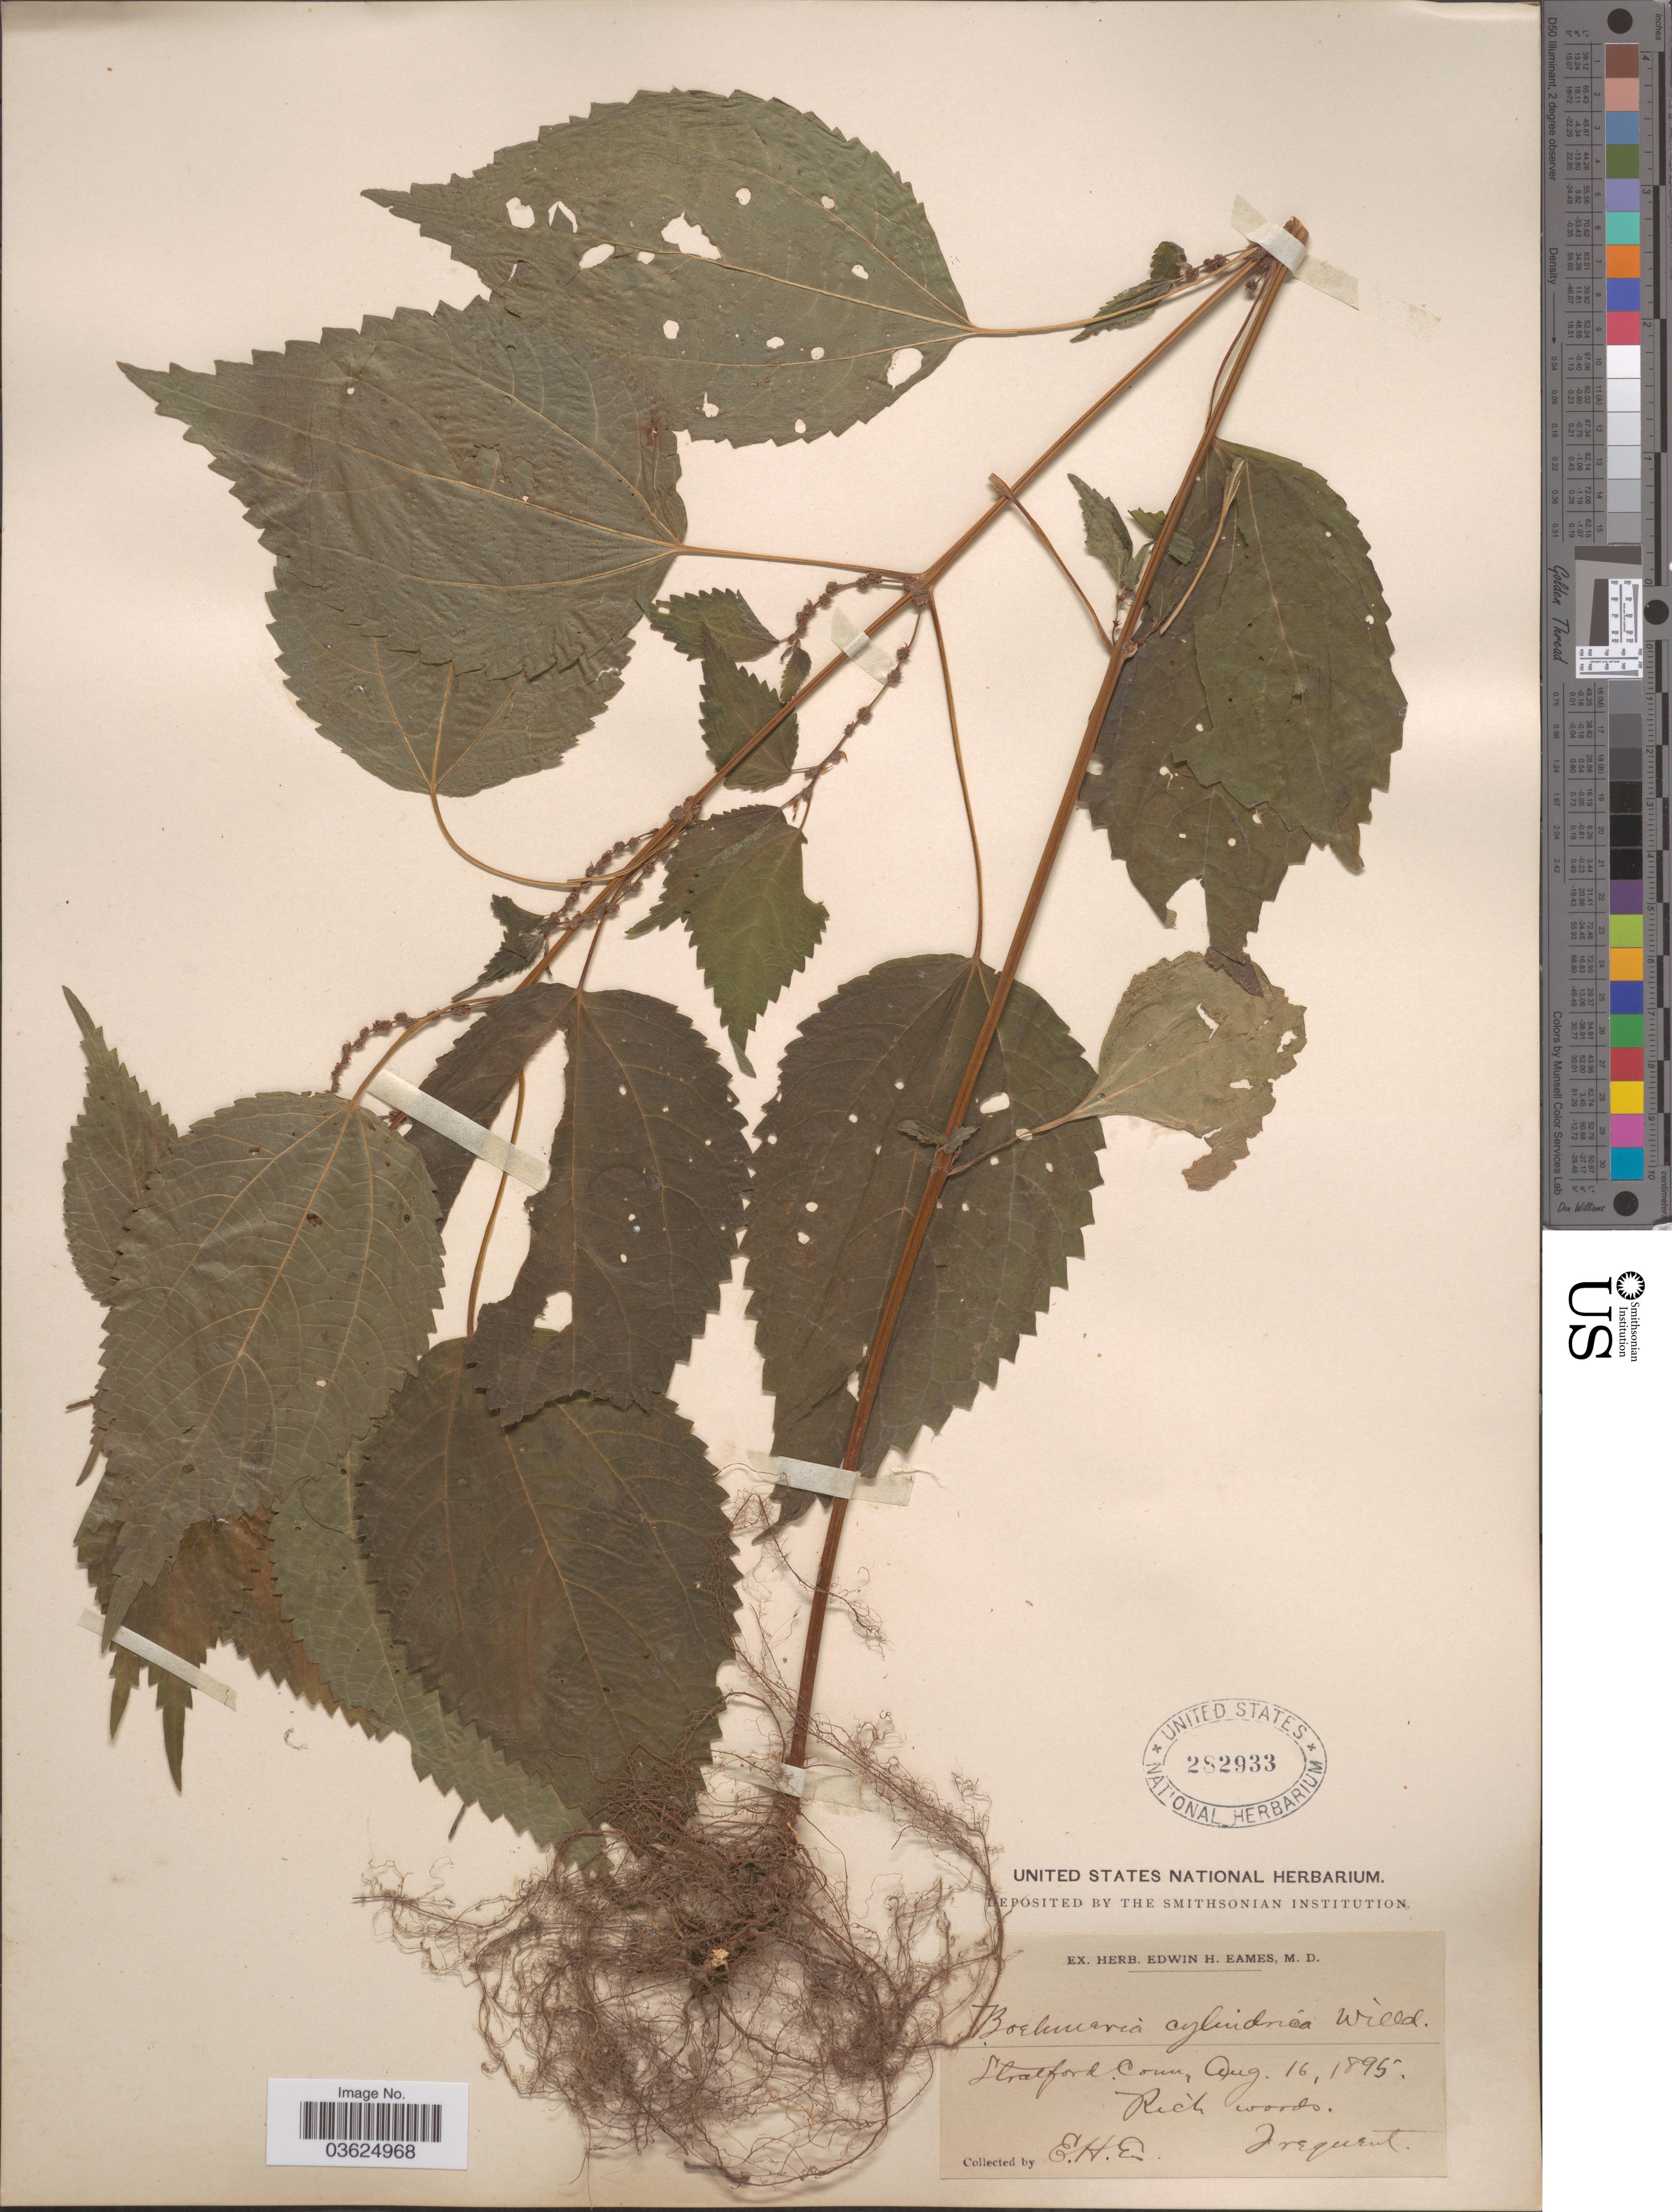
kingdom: Plantae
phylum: Tracheophyta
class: Magnoliopsida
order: Rosales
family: Urticaceae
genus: Boehmeria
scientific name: Boehmeria cylindrica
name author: (L.) Sw.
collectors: E. H. Eames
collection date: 1895-08-16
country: United States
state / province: Connecticut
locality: Stratford.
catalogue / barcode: US 282933